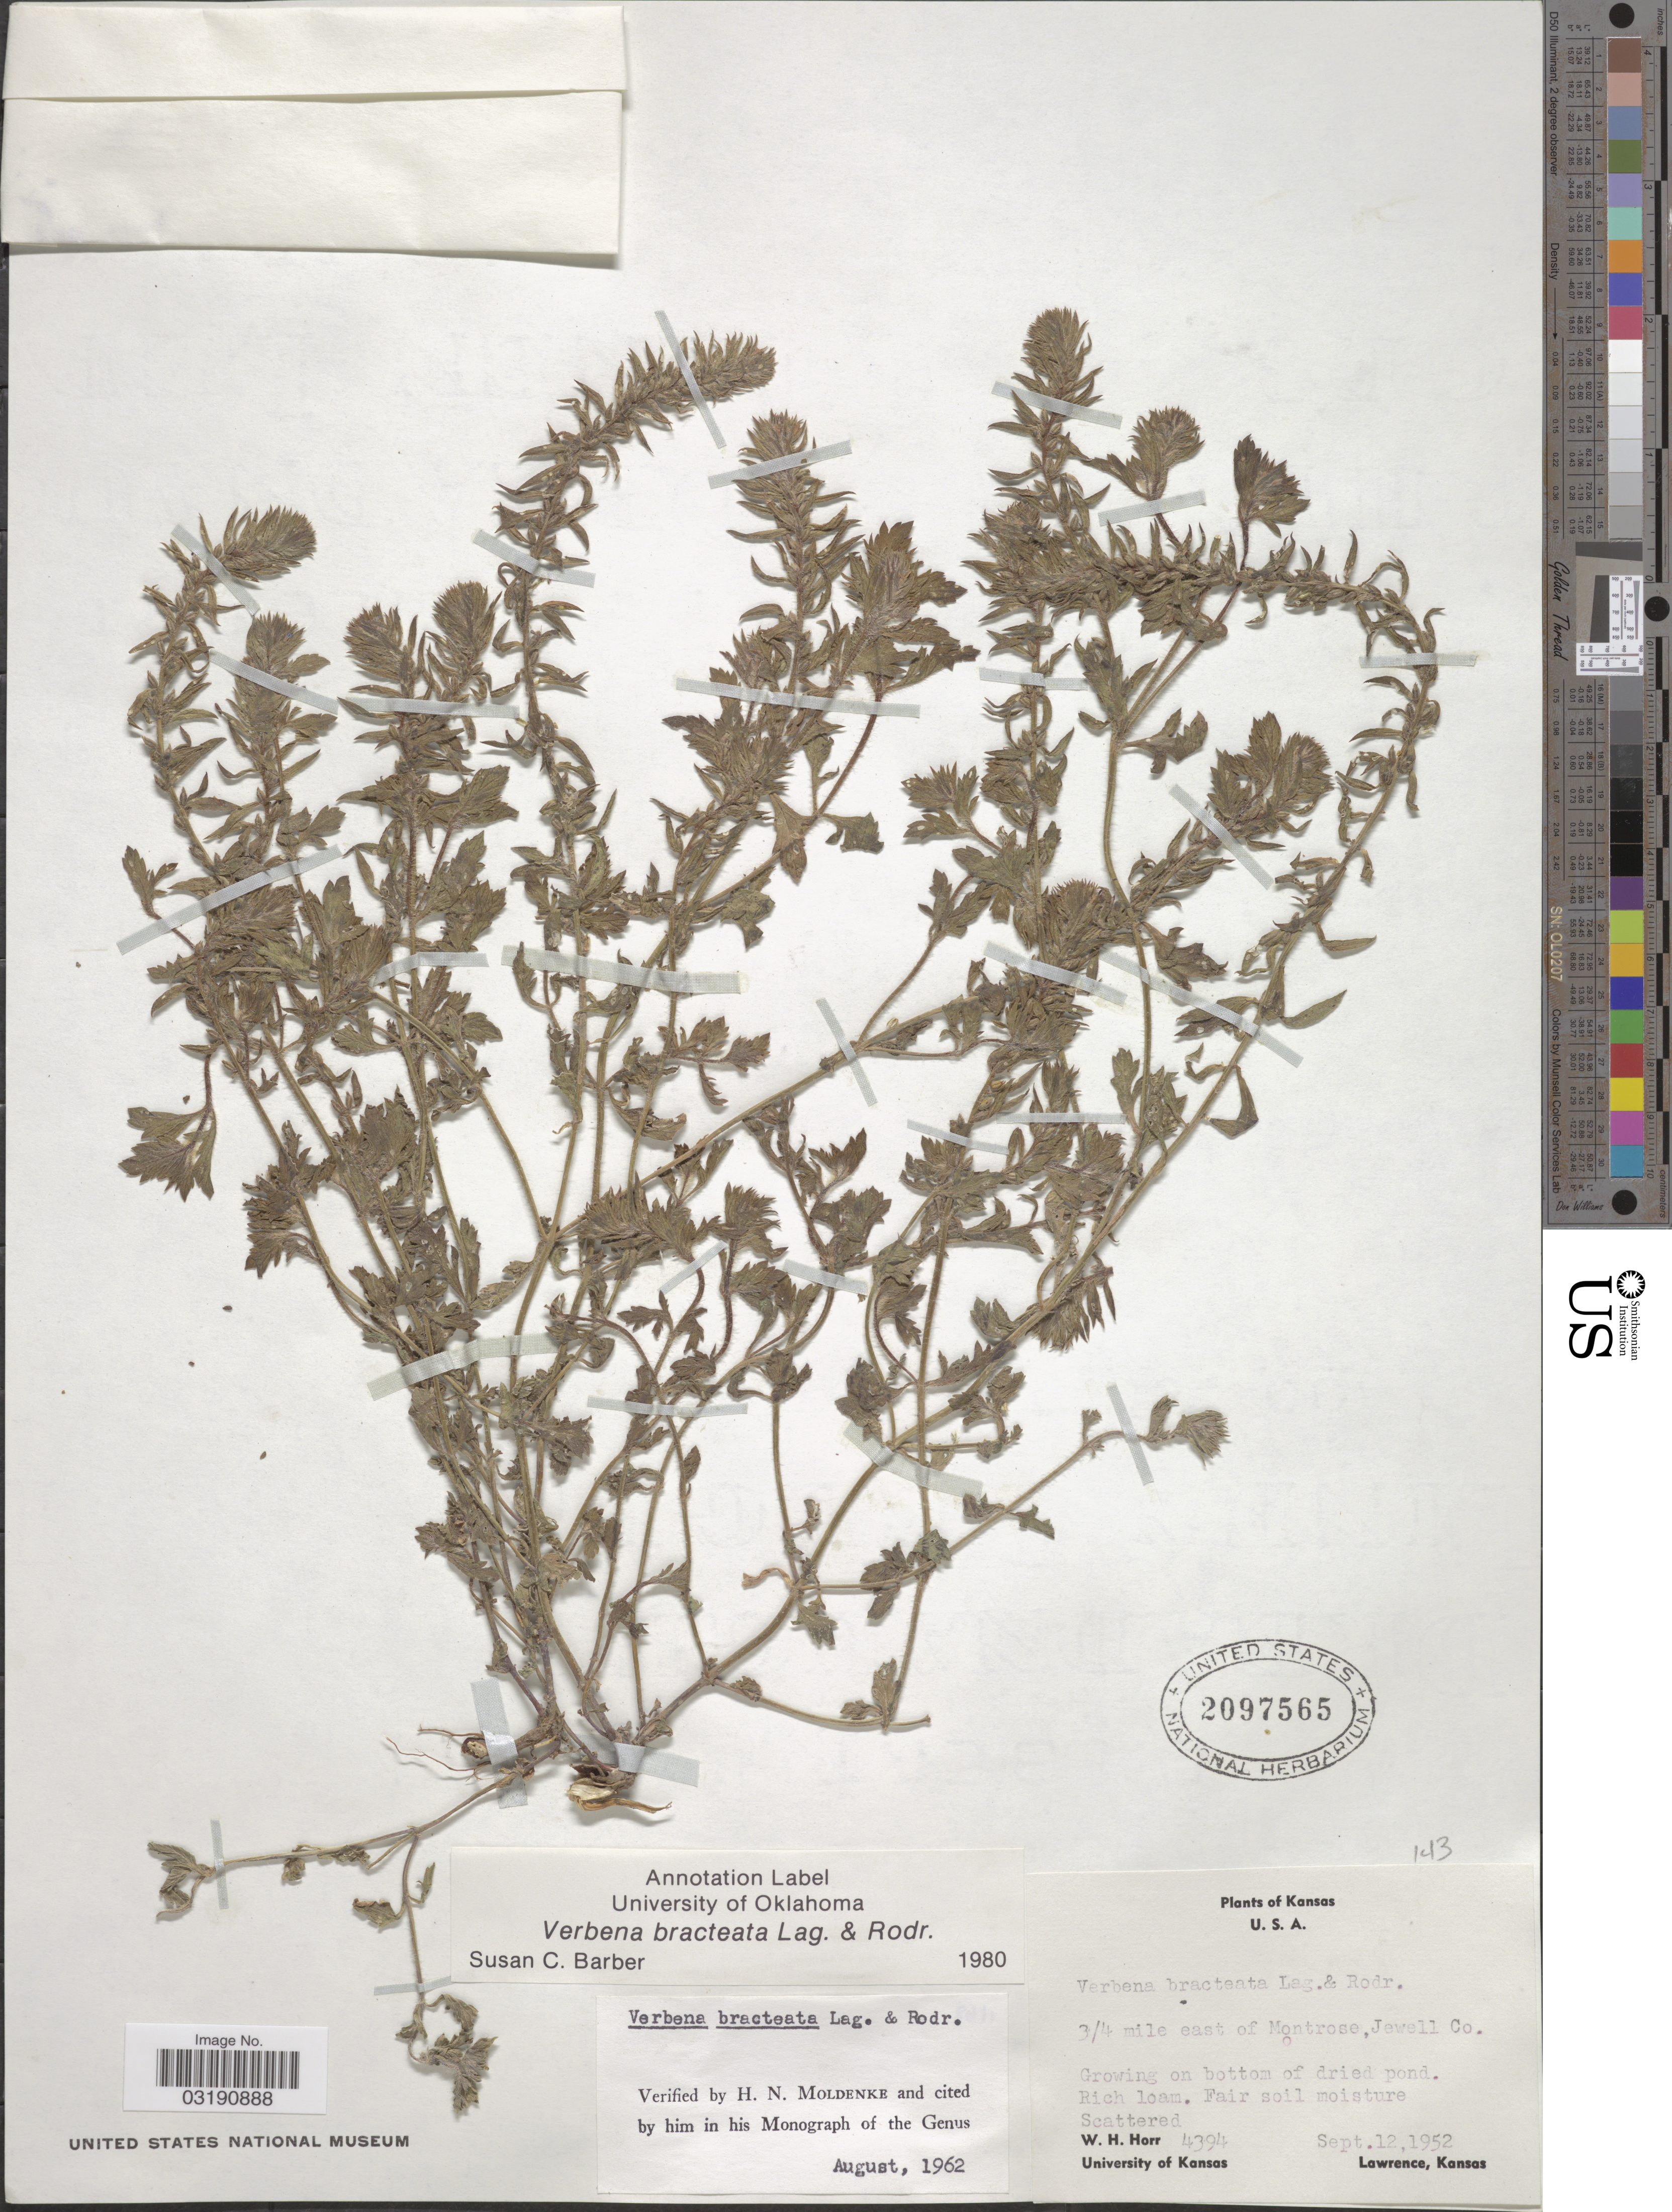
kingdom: Plantae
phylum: Tracheophyta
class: Magnoliopsida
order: Lamiales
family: Verbenaceae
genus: Verbena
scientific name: Verbena bracteata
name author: Cav. ex Lag. & Rodr.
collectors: W. H. Horr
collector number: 4394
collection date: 1952-09-12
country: United States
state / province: Kansas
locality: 3/4 mile east of Montrose, Jewell Co.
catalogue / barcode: US 2097565